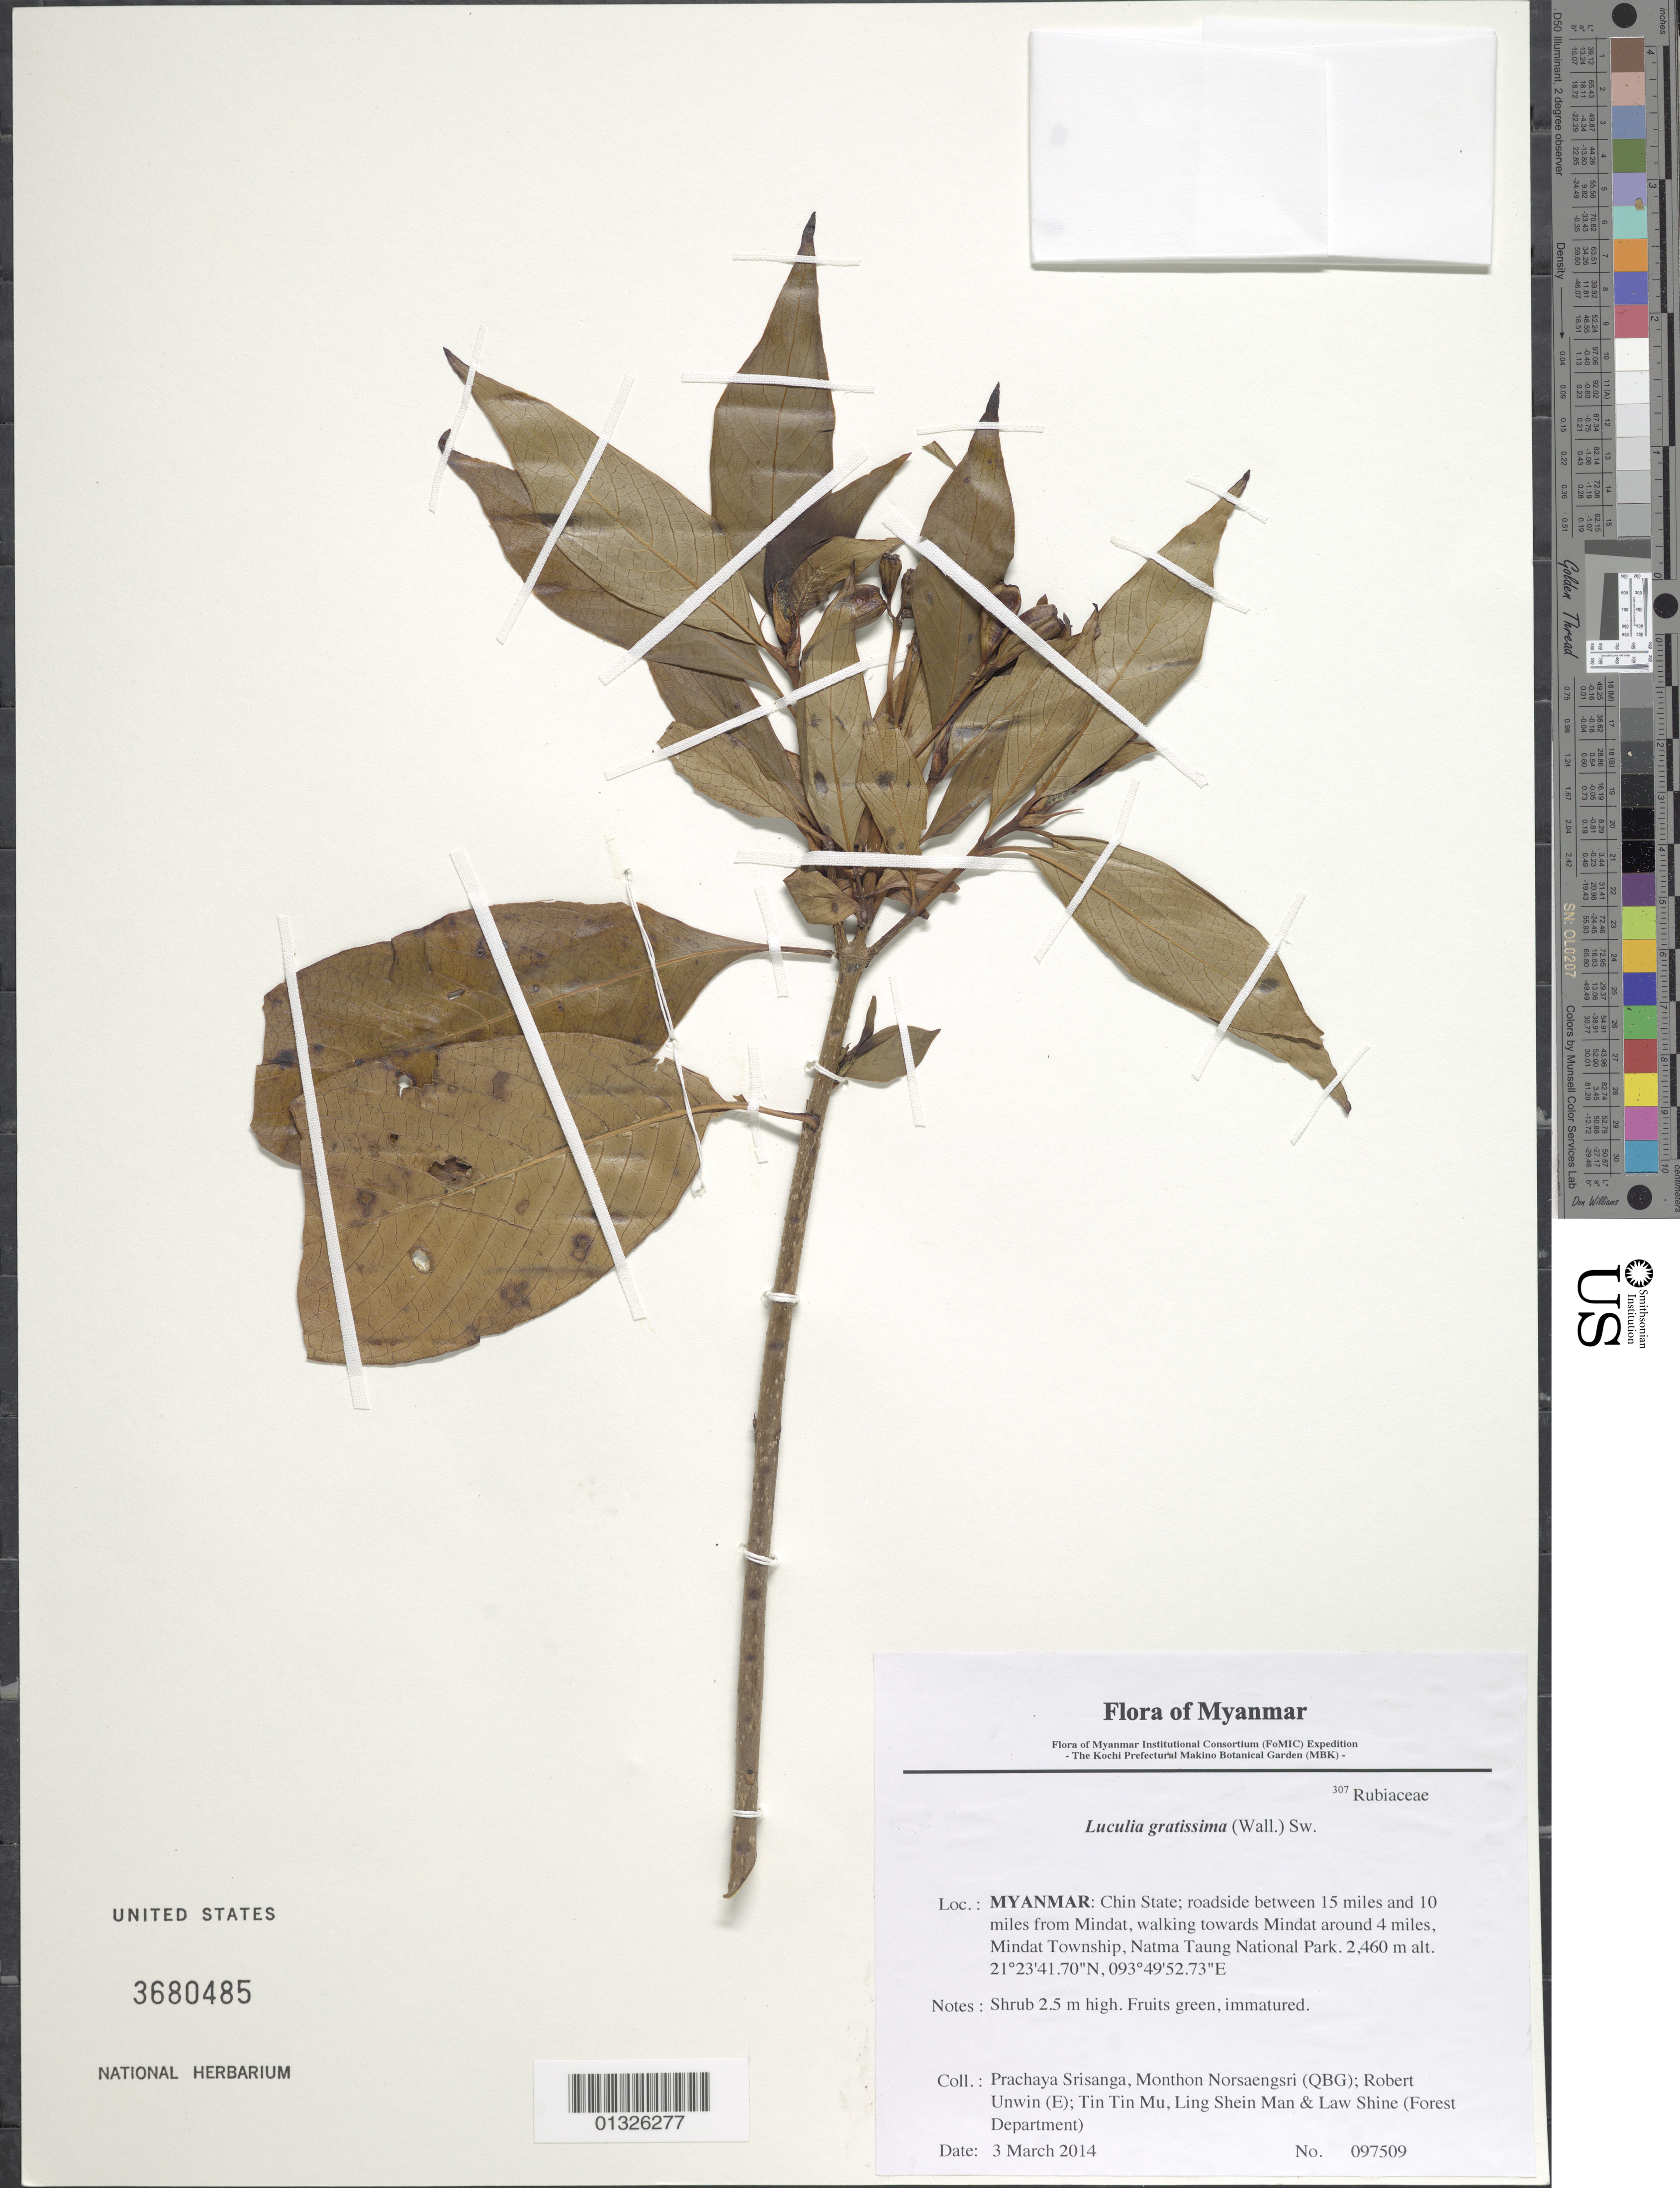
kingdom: Plantae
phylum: Tracheophyta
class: Magnoliopsida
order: Gentianales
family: Rubiaceae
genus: Luculia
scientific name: Luculia gratissima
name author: (Wall.) Sweet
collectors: P. Srisanga, M. Norsaengsri, R. Unwin, Tin Tin Mu, Ling Shein Man & L. Shine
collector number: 97509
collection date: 2014-03-03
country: Myanmar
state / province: Chin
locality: Roadside between 15 miles and 10 miles from Mindat, walking towards Mindat around 4 miles, Mindat Township, Natma Taung National Park.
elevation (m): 2460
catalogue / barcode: US 3680485